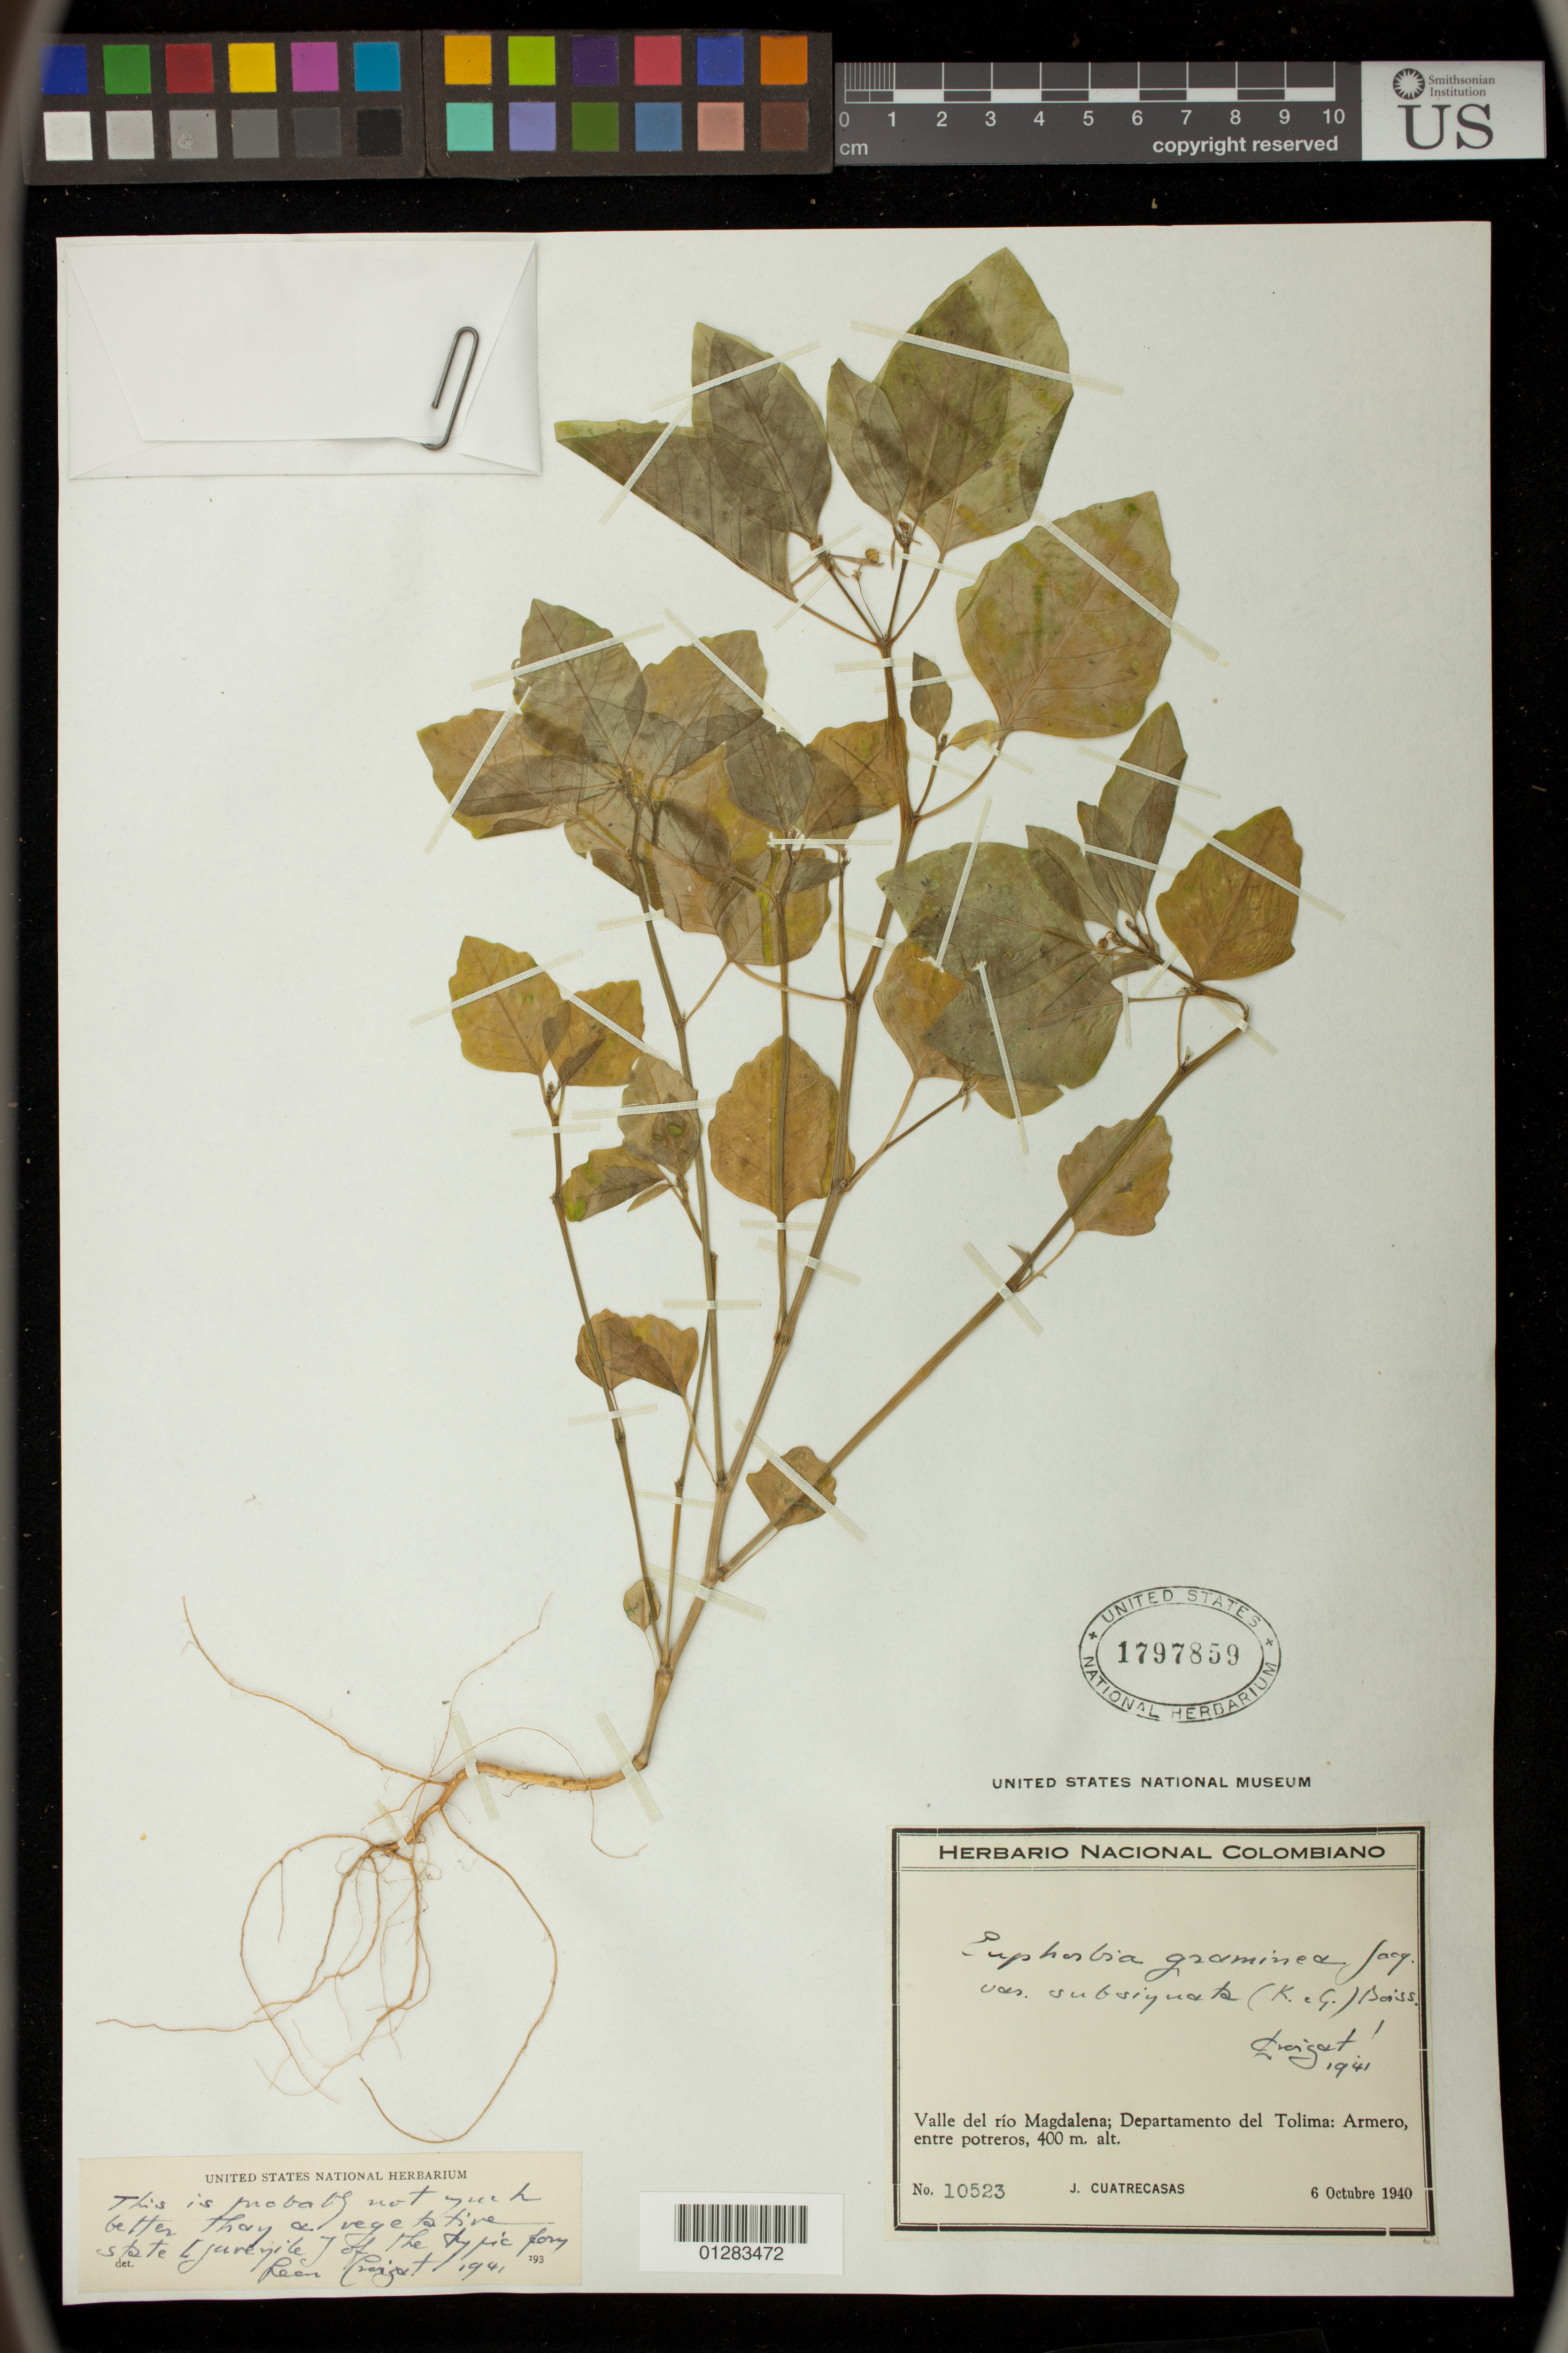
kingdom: Plantae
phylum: Tracheophyta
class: Magnoliopsida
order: Malpighiales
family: Euphorbiaceae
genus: Euphorbia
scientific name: Euphorbia graminea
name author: Jacq.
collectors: J. Cuatrecasas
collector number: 10523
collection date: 1940-10-06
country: Colombia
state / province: Tolima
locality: Valle del río Magdalena; Armero, entre potreros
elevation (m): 400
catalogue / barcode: US 1797859